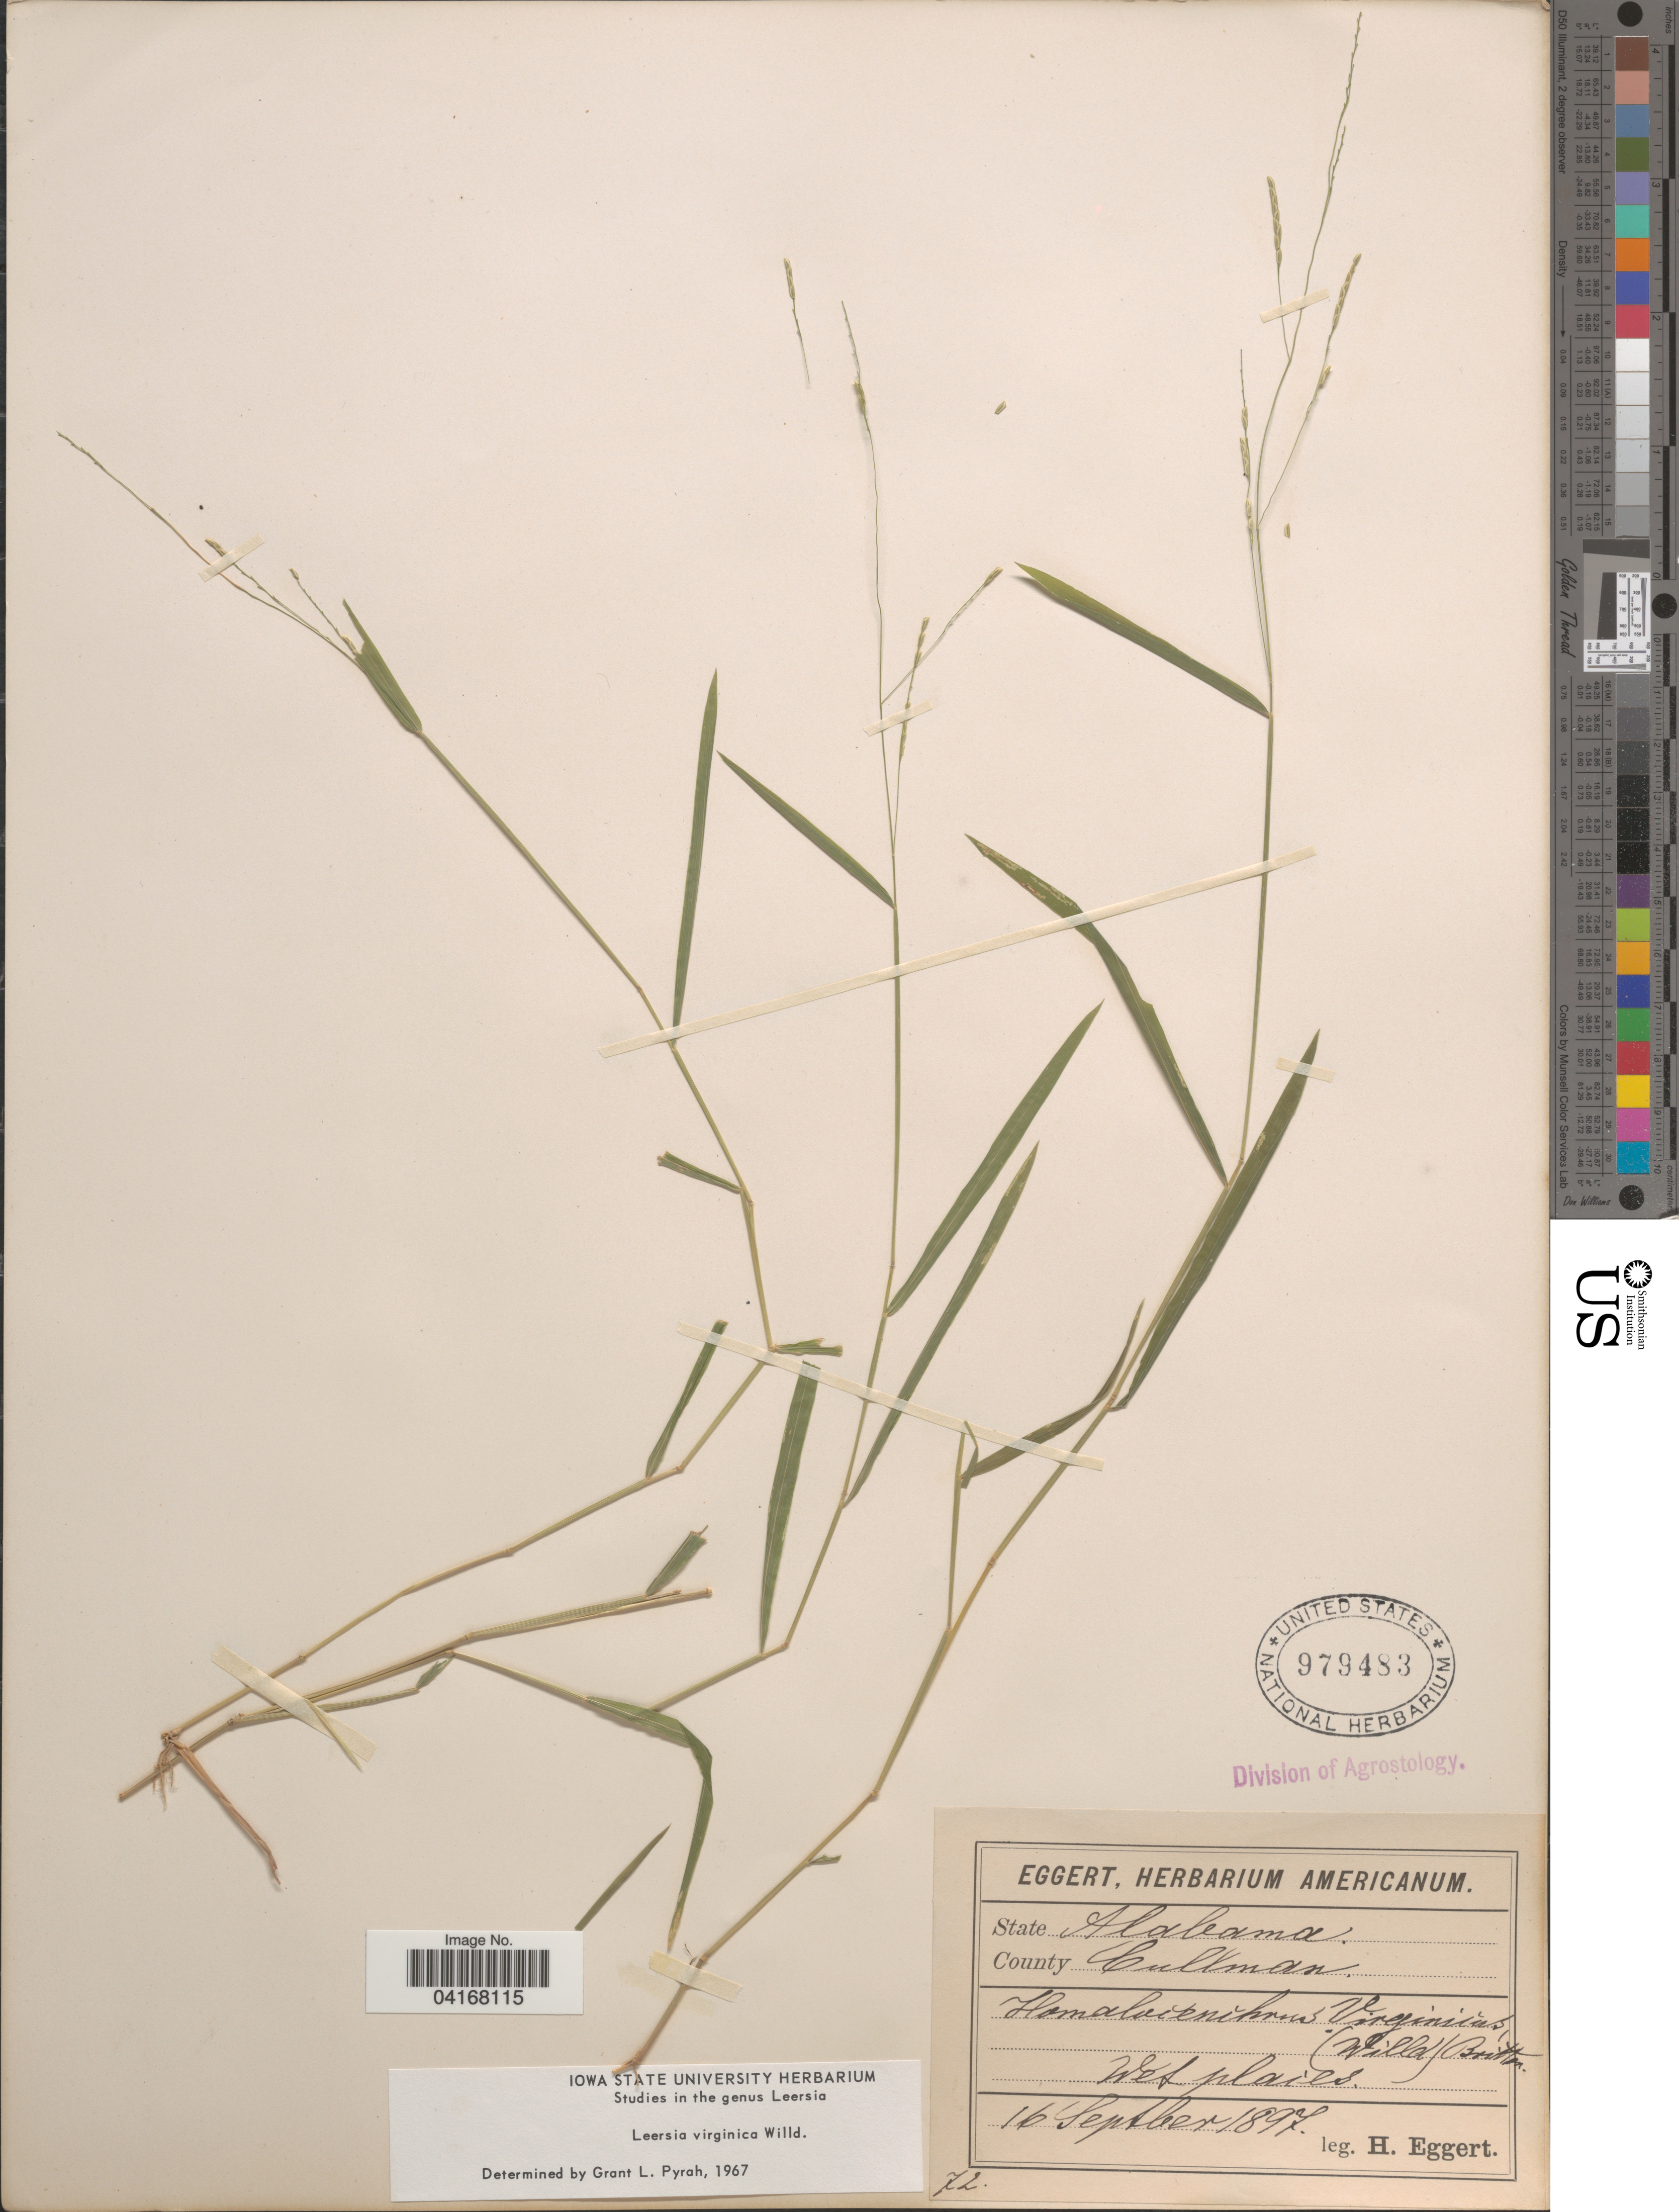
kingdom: Plantae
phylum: Tracheophyta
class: Liliopsida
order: Poales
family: Poaceae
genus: Leersia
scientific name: Leersia virginica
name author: Willd.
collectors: H. Eggert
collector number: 72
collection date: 1897-09-16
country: United States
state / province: Alabama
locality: County Cullman.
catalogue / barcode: US 979483